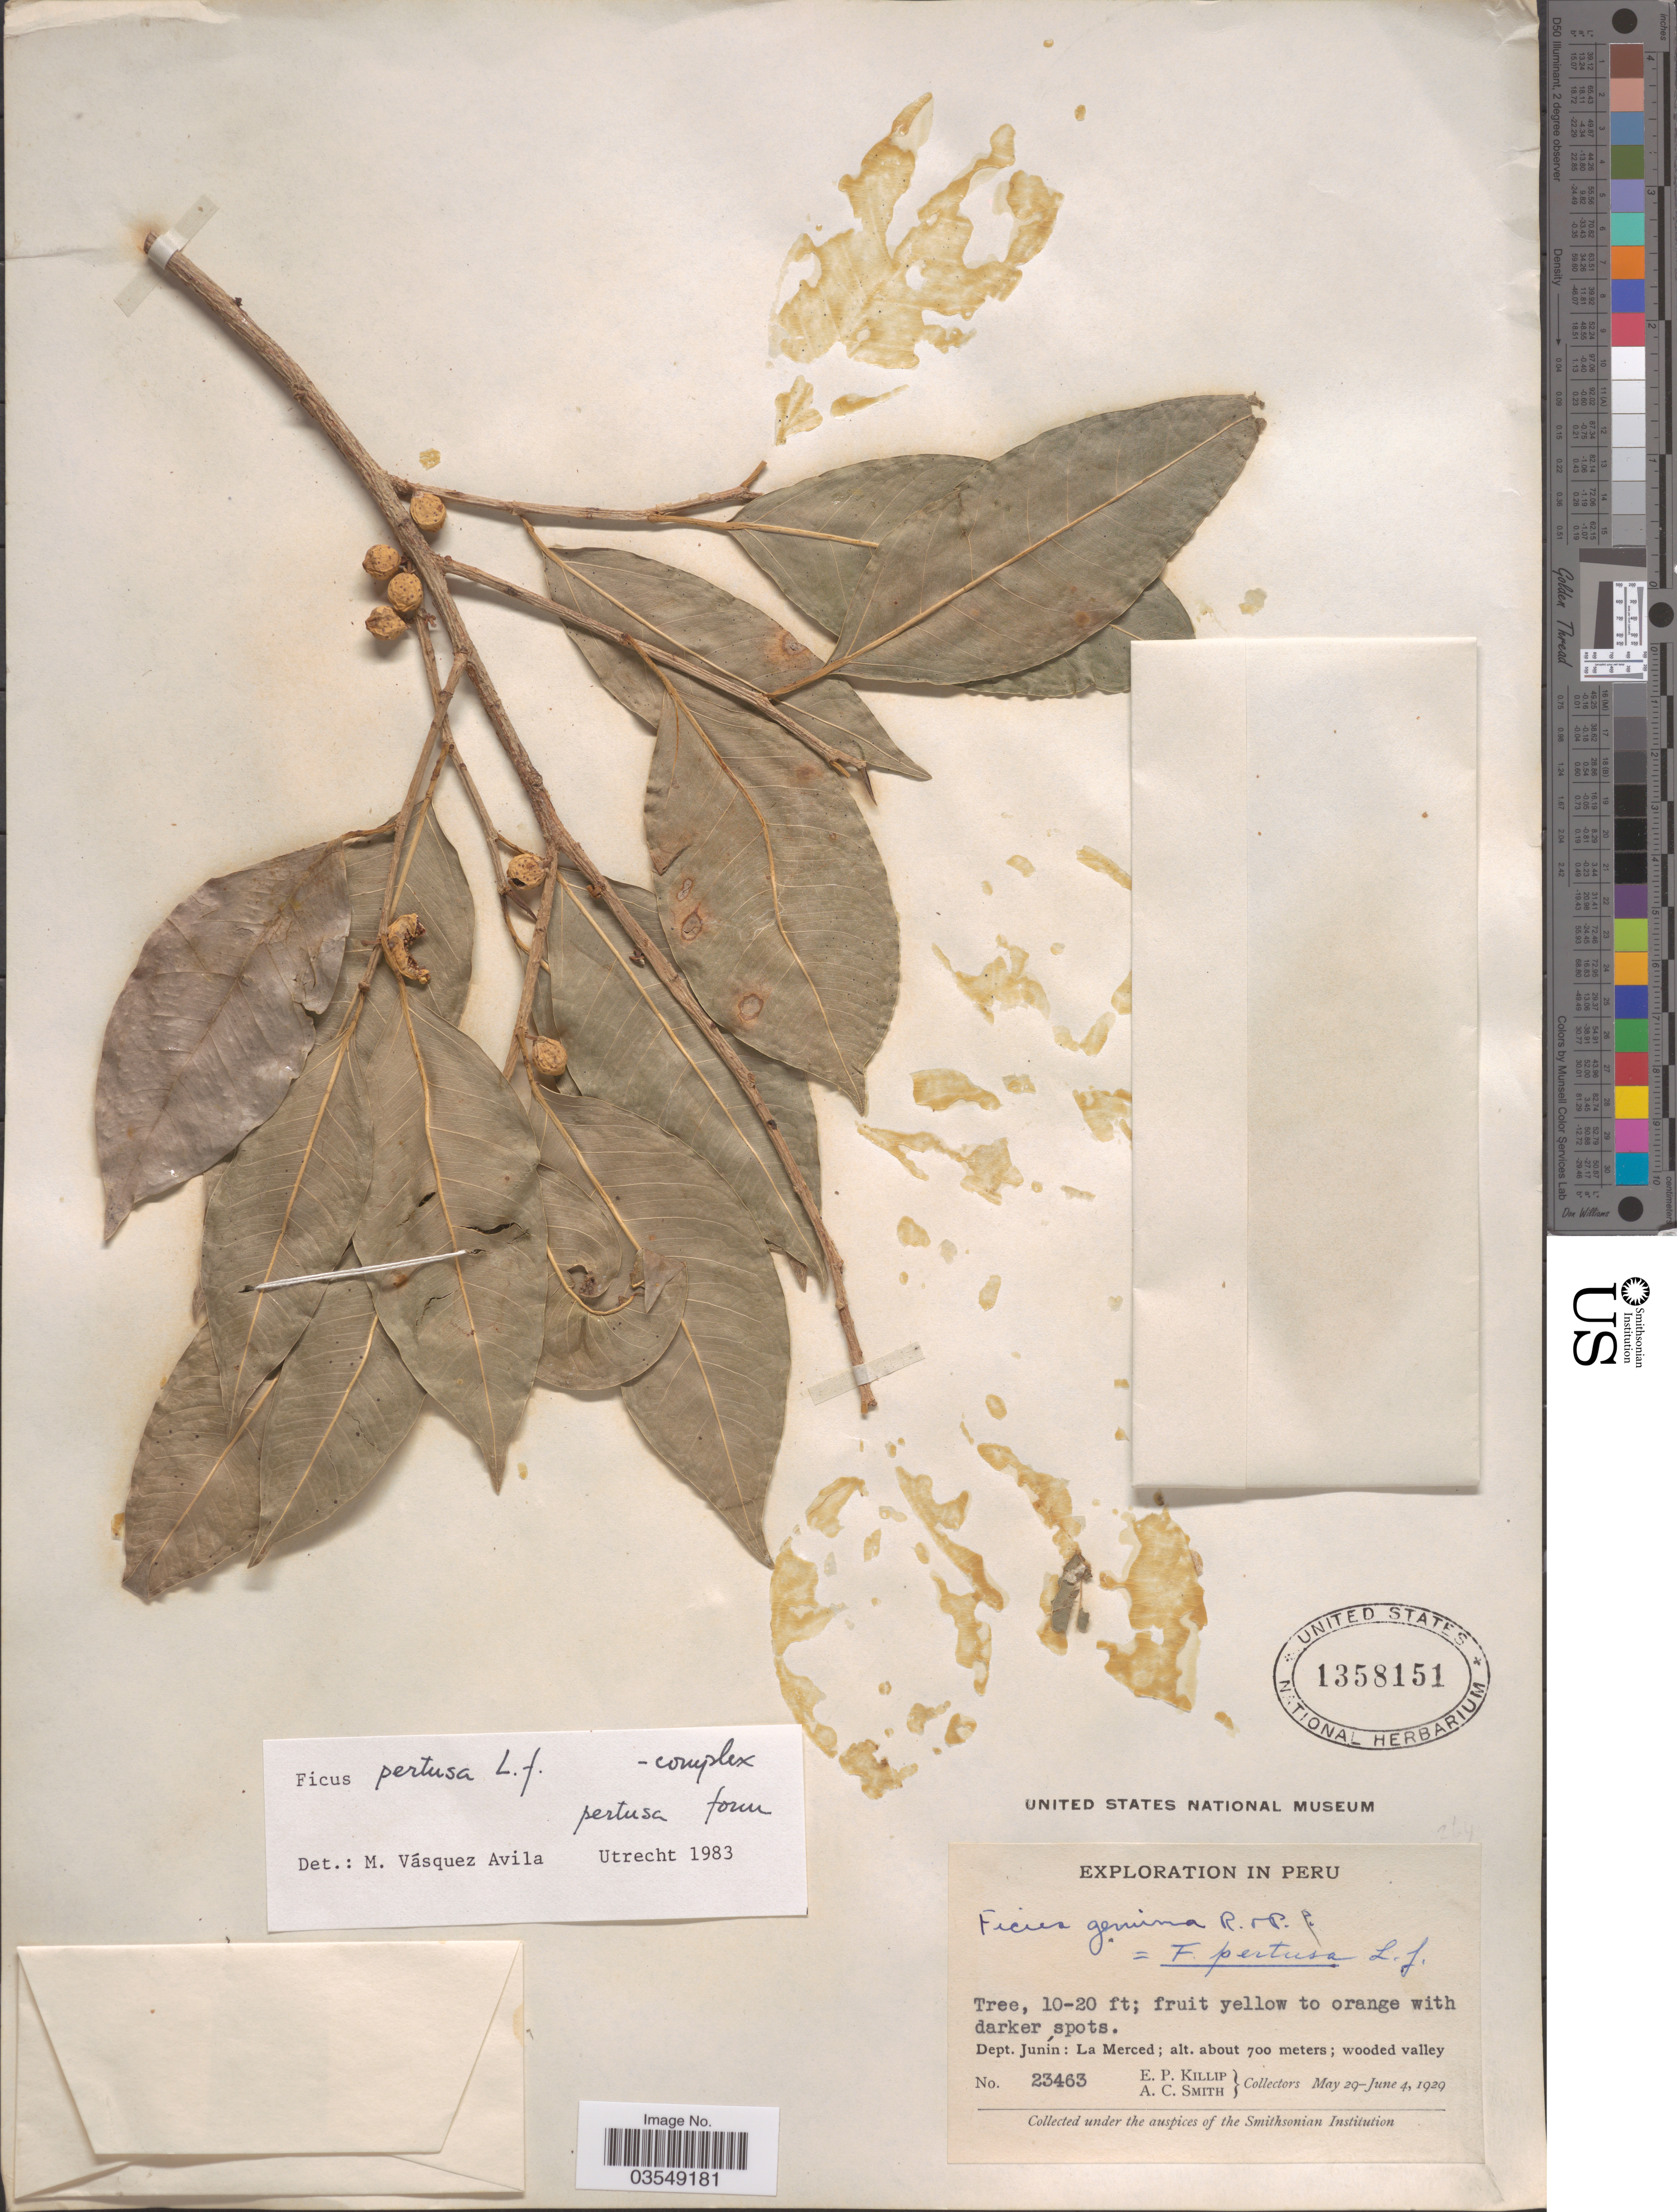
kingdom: Plantae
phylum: Tracheophyta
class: Magnoliopsida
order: Rosales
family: Moraceae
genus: Ficus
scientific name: Ficus pertusa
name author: L. f.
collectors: E. P. Killip & A. C. Smith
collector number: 23463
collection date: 1929-05-29/1929-06-04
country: Peru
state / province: Junín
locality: Dept. Junín: La Merced.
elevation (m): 700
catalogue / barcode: US 1358151